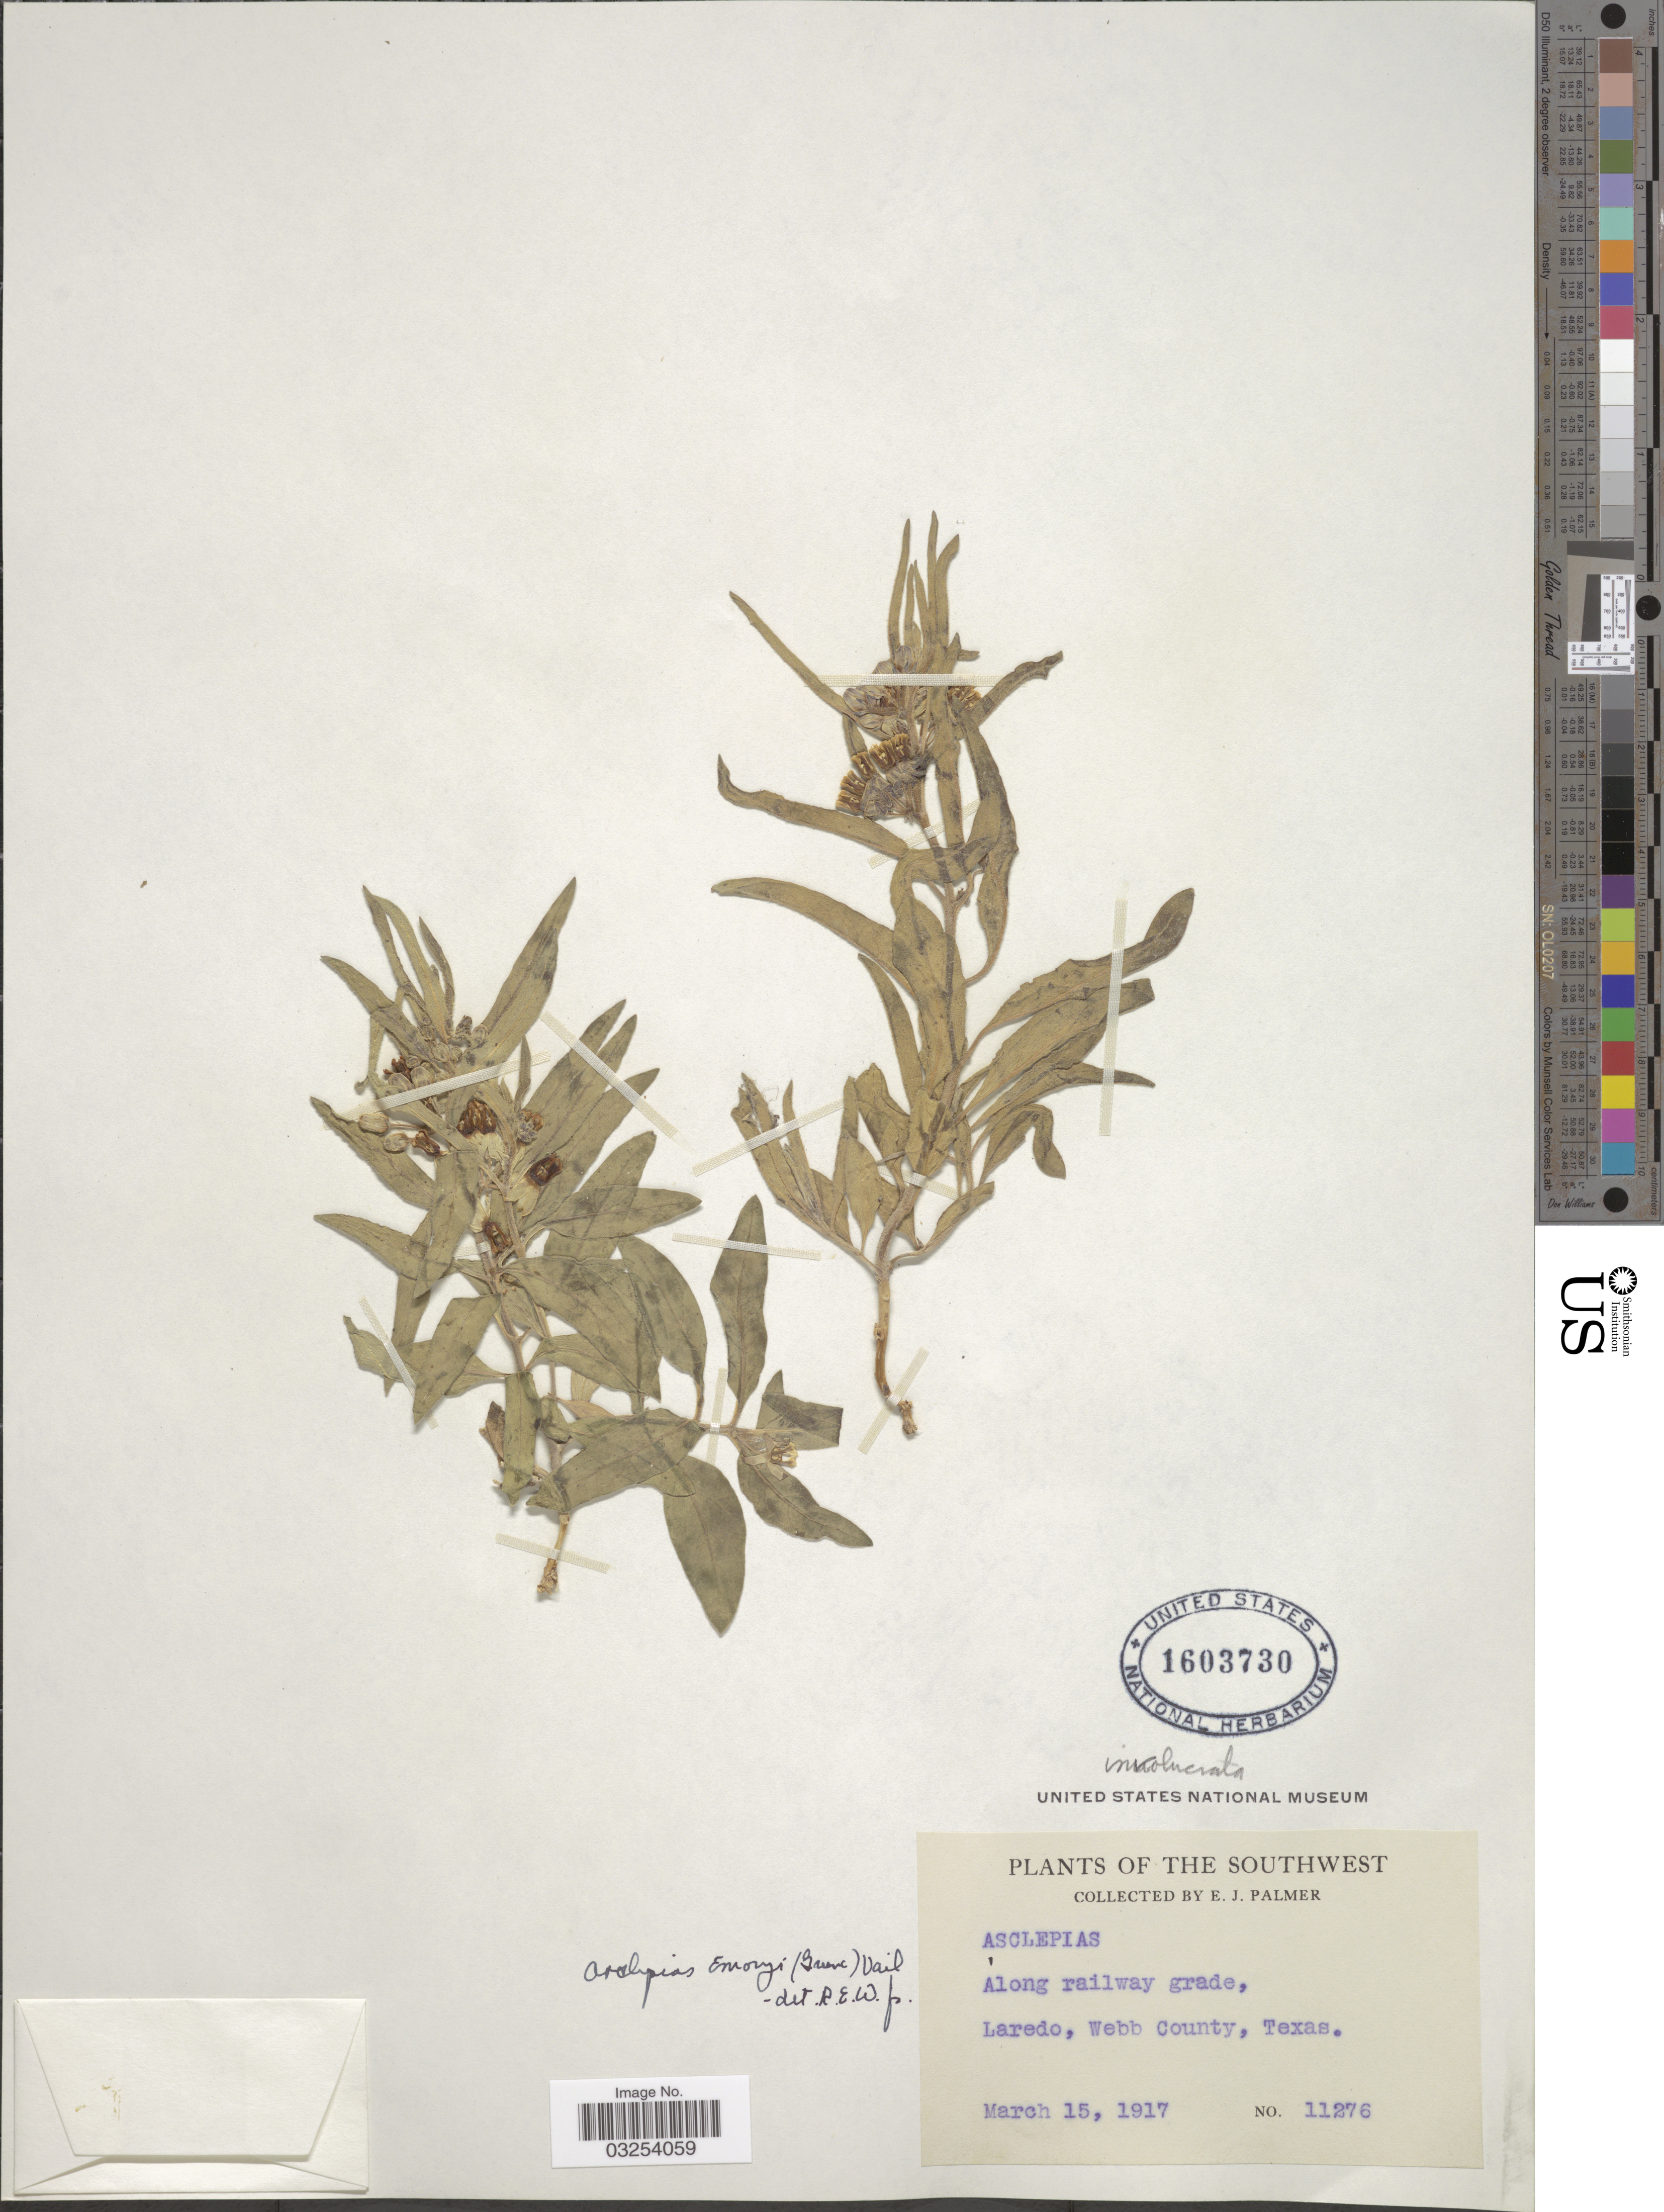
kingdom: Plantae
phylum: Tracheophyta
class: Magnoliopsida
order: Gentianales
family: Apocynaceae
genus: Asclepias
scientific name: Asclepias emoryi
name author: (Greene) Vail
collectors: E. J. Palmer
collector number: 11276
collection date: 1917-03-15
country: United States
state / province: Texas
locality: Southwest. Laredo, Webb County.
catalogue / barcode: US 1603730